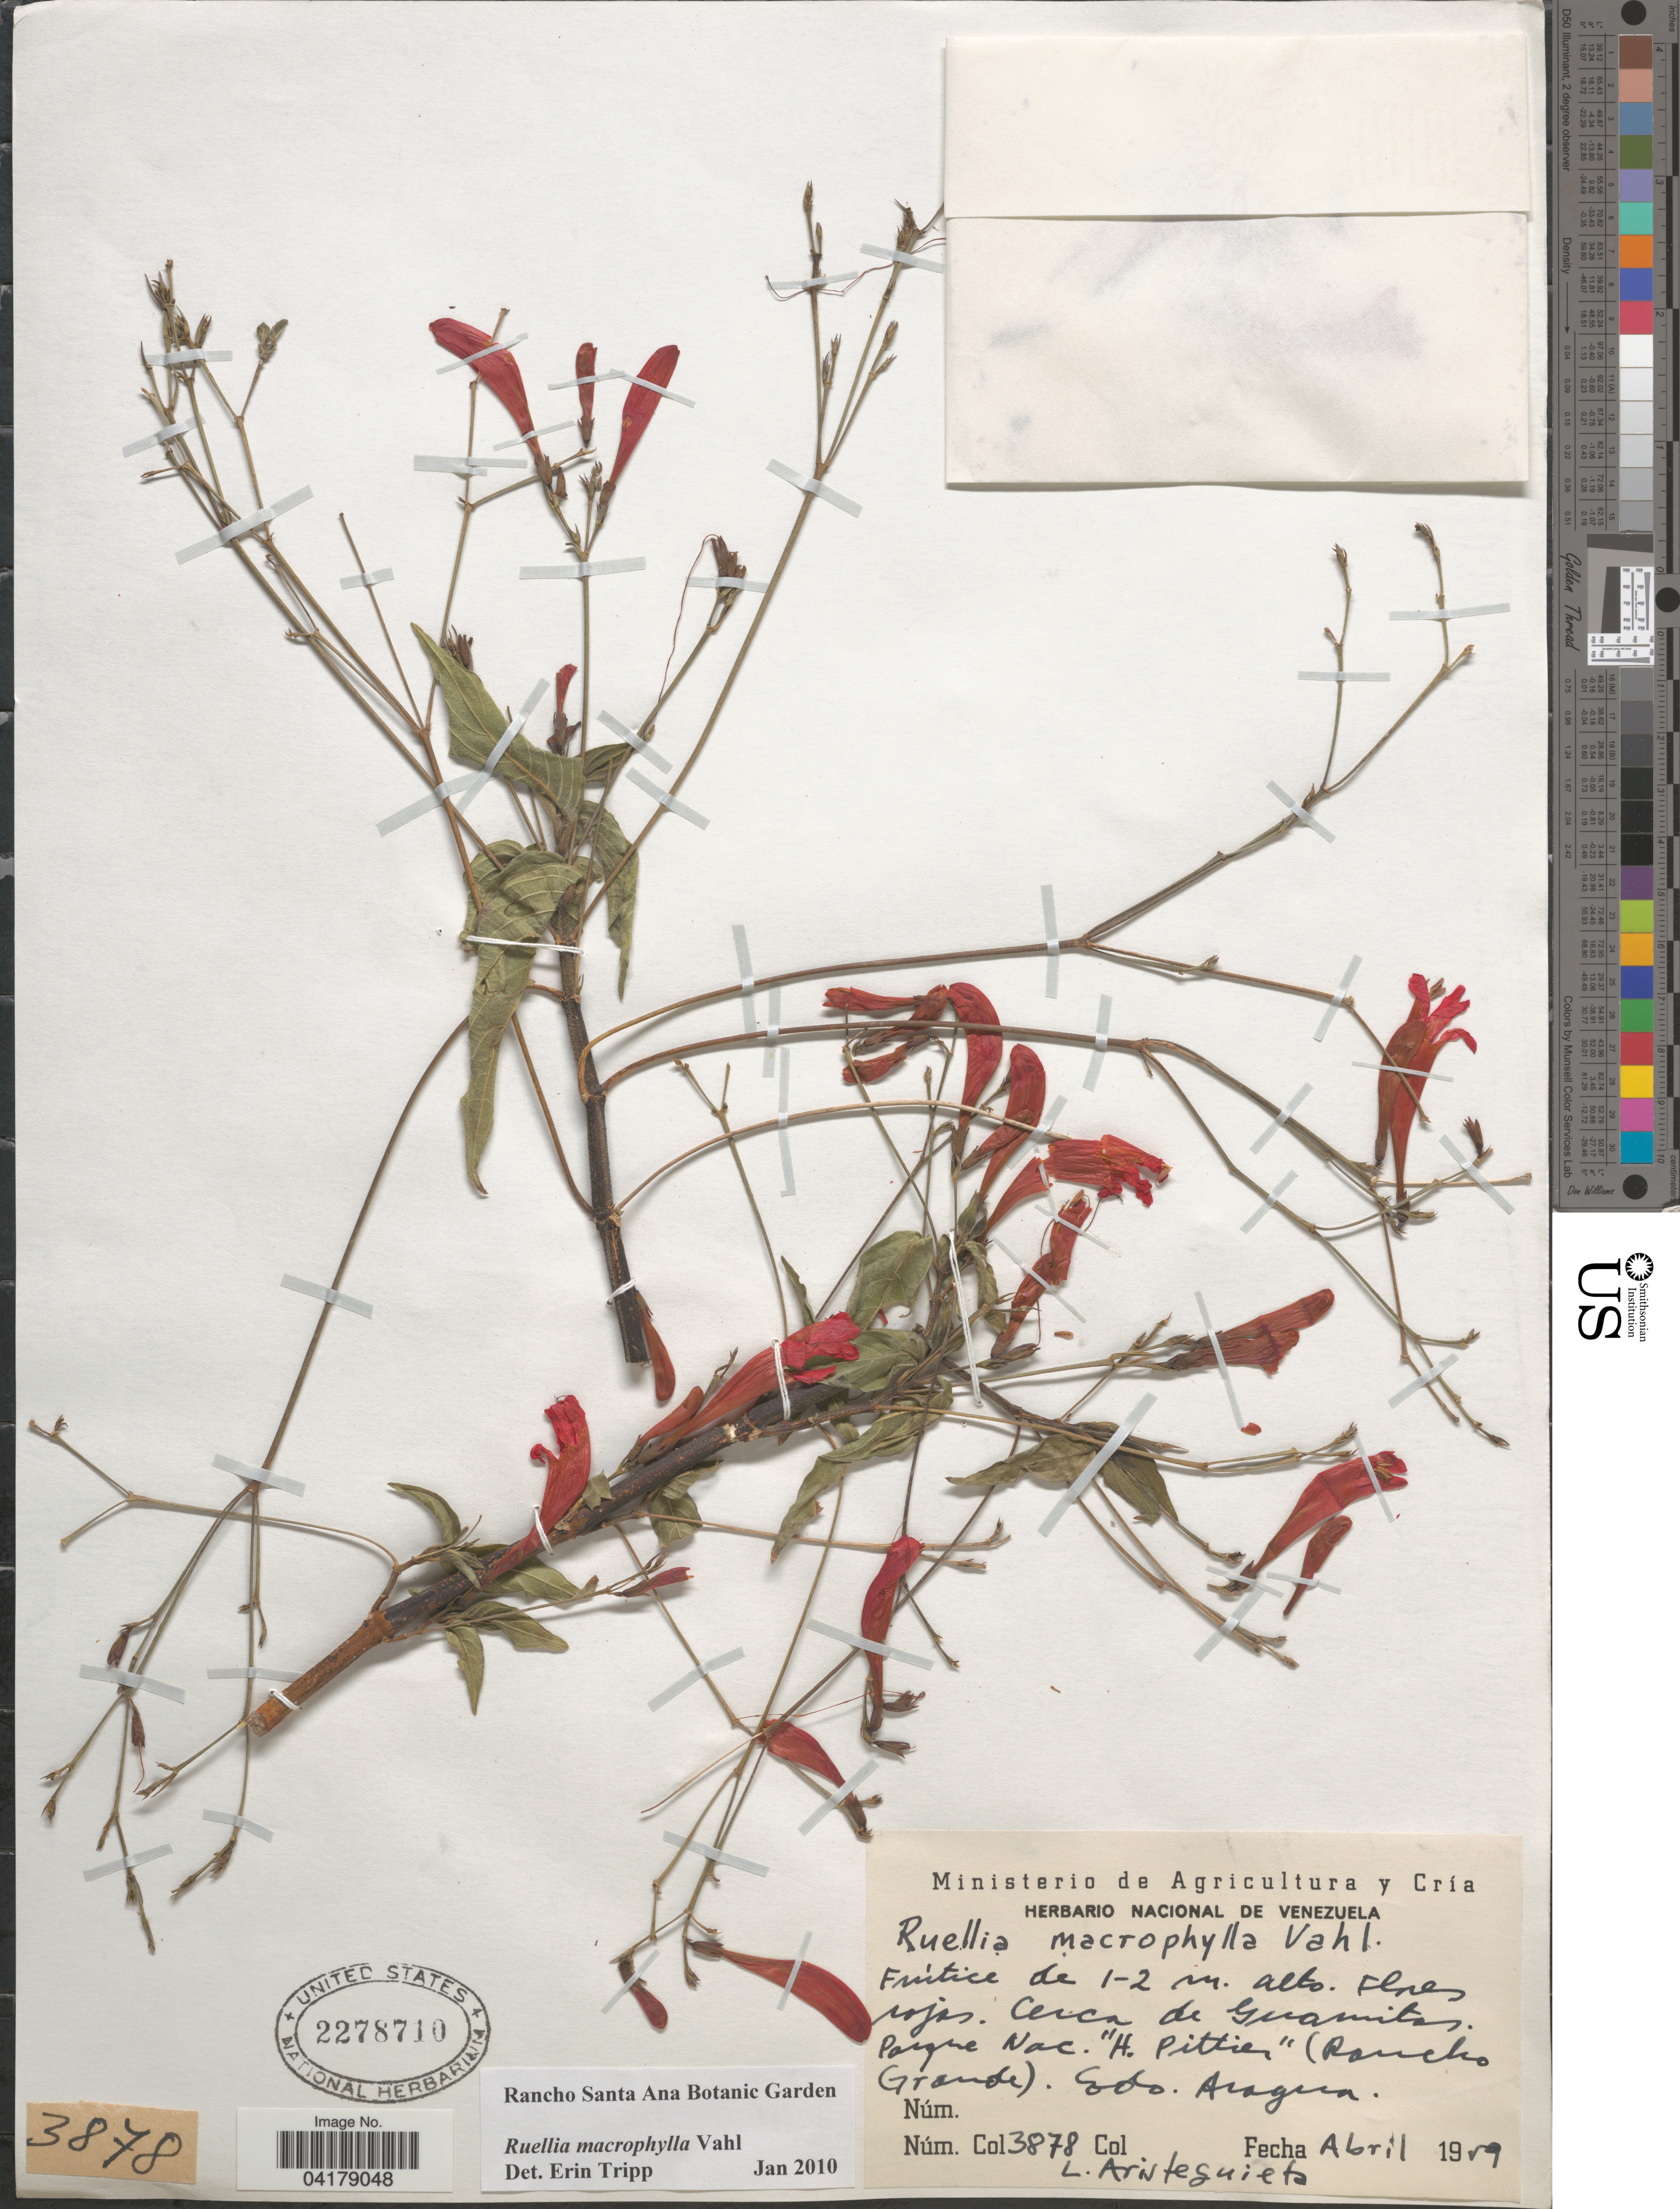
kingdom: Plantae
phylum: Tracheophyta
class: Magnoliopsida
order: Lamiales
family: Acanthaceae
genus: Ruellia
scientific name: Ruellia macrophylla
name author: Vahl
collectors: L. Aristeguieta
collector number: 3878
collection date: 1959-04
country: Venezuela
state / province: Aragua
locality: Cerca de Guamitas. Parque Nac. "H. Pittier" (Rancho Grande).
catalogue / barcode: US 2278710